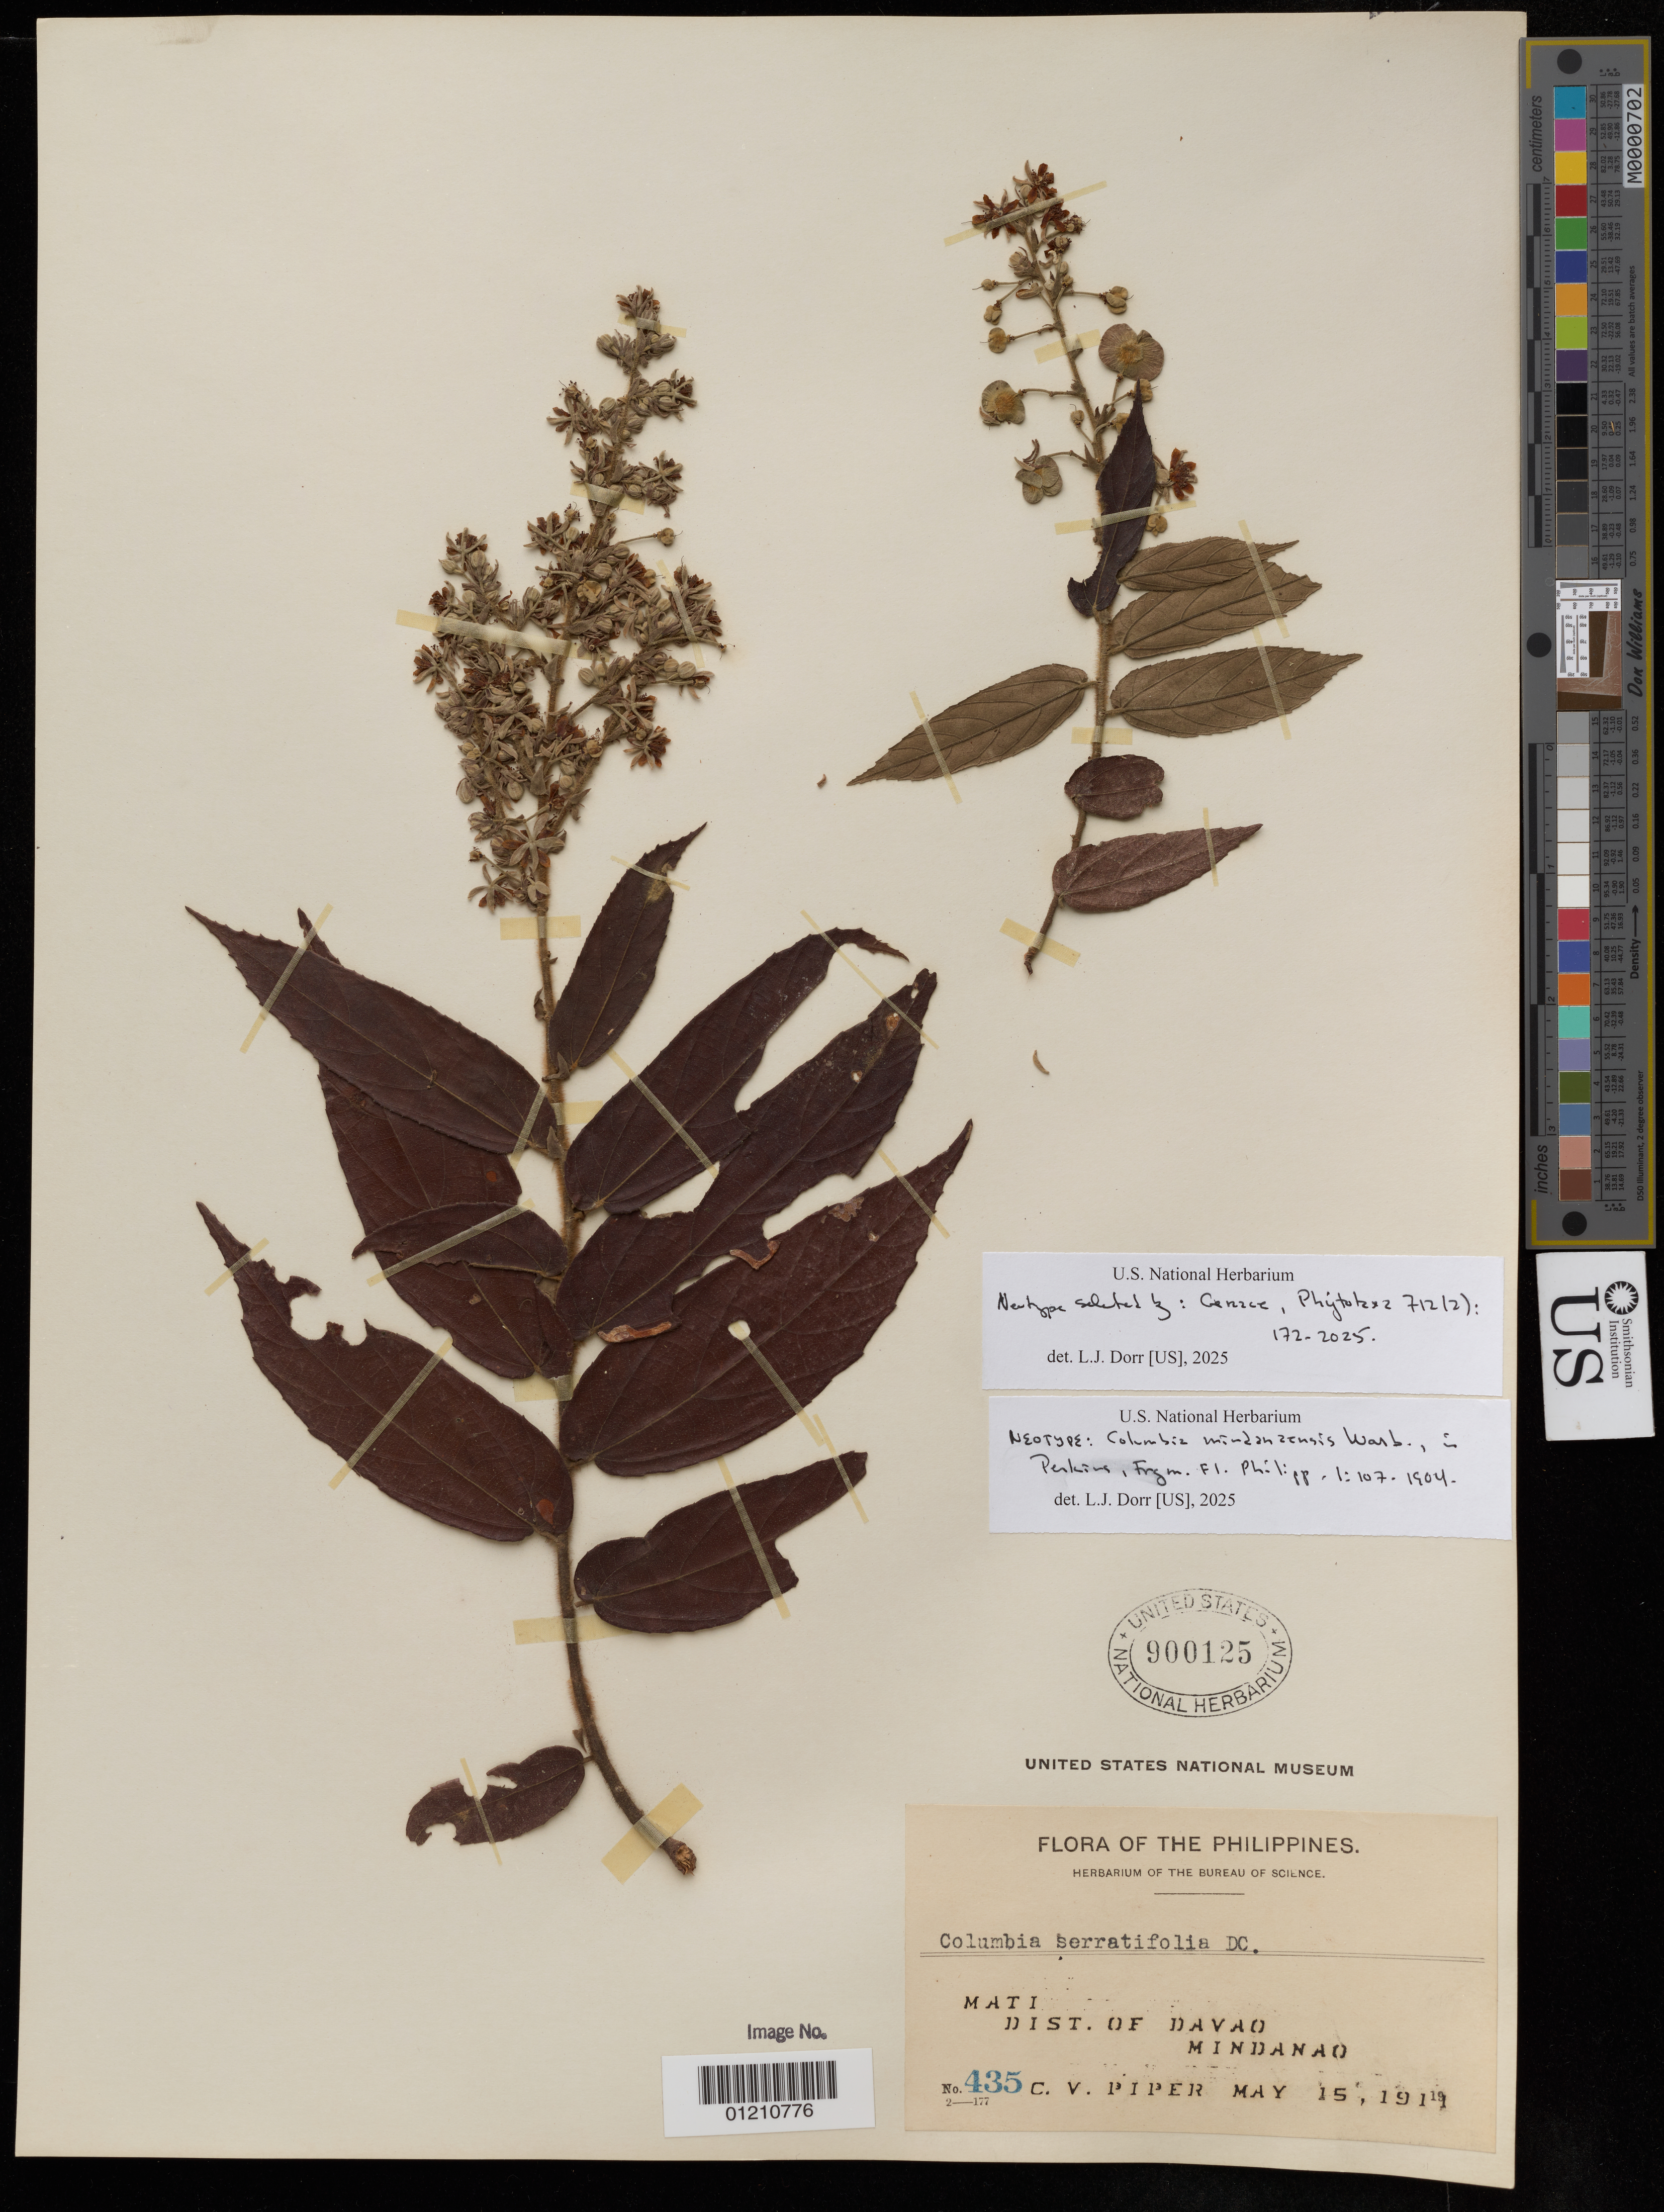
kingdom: Plantae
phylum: Tracheophyta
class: Magnoliopsida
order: Malvales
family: Malvaceae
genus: Columbia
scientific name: Columbia mindanaensis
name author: Warb.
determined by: Dorr, Laurence J., Curator (BOT), Smithsonian Institution - National Museum of Natural History (UNITED STATES)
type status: Neotype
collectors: C. V. Piper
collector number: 435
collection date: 1911-05-15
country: Philippines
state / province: Davao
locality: Mati, Mindanao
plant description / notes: Neotype selected by: Gerace, Phytotaxa 712(2): 172. 2025 (Dorr, L.J., US 2025) DOI: 10.11646/phytotaxa.712.2.6; Transcribed by digital volunteers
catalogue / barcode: US 900125